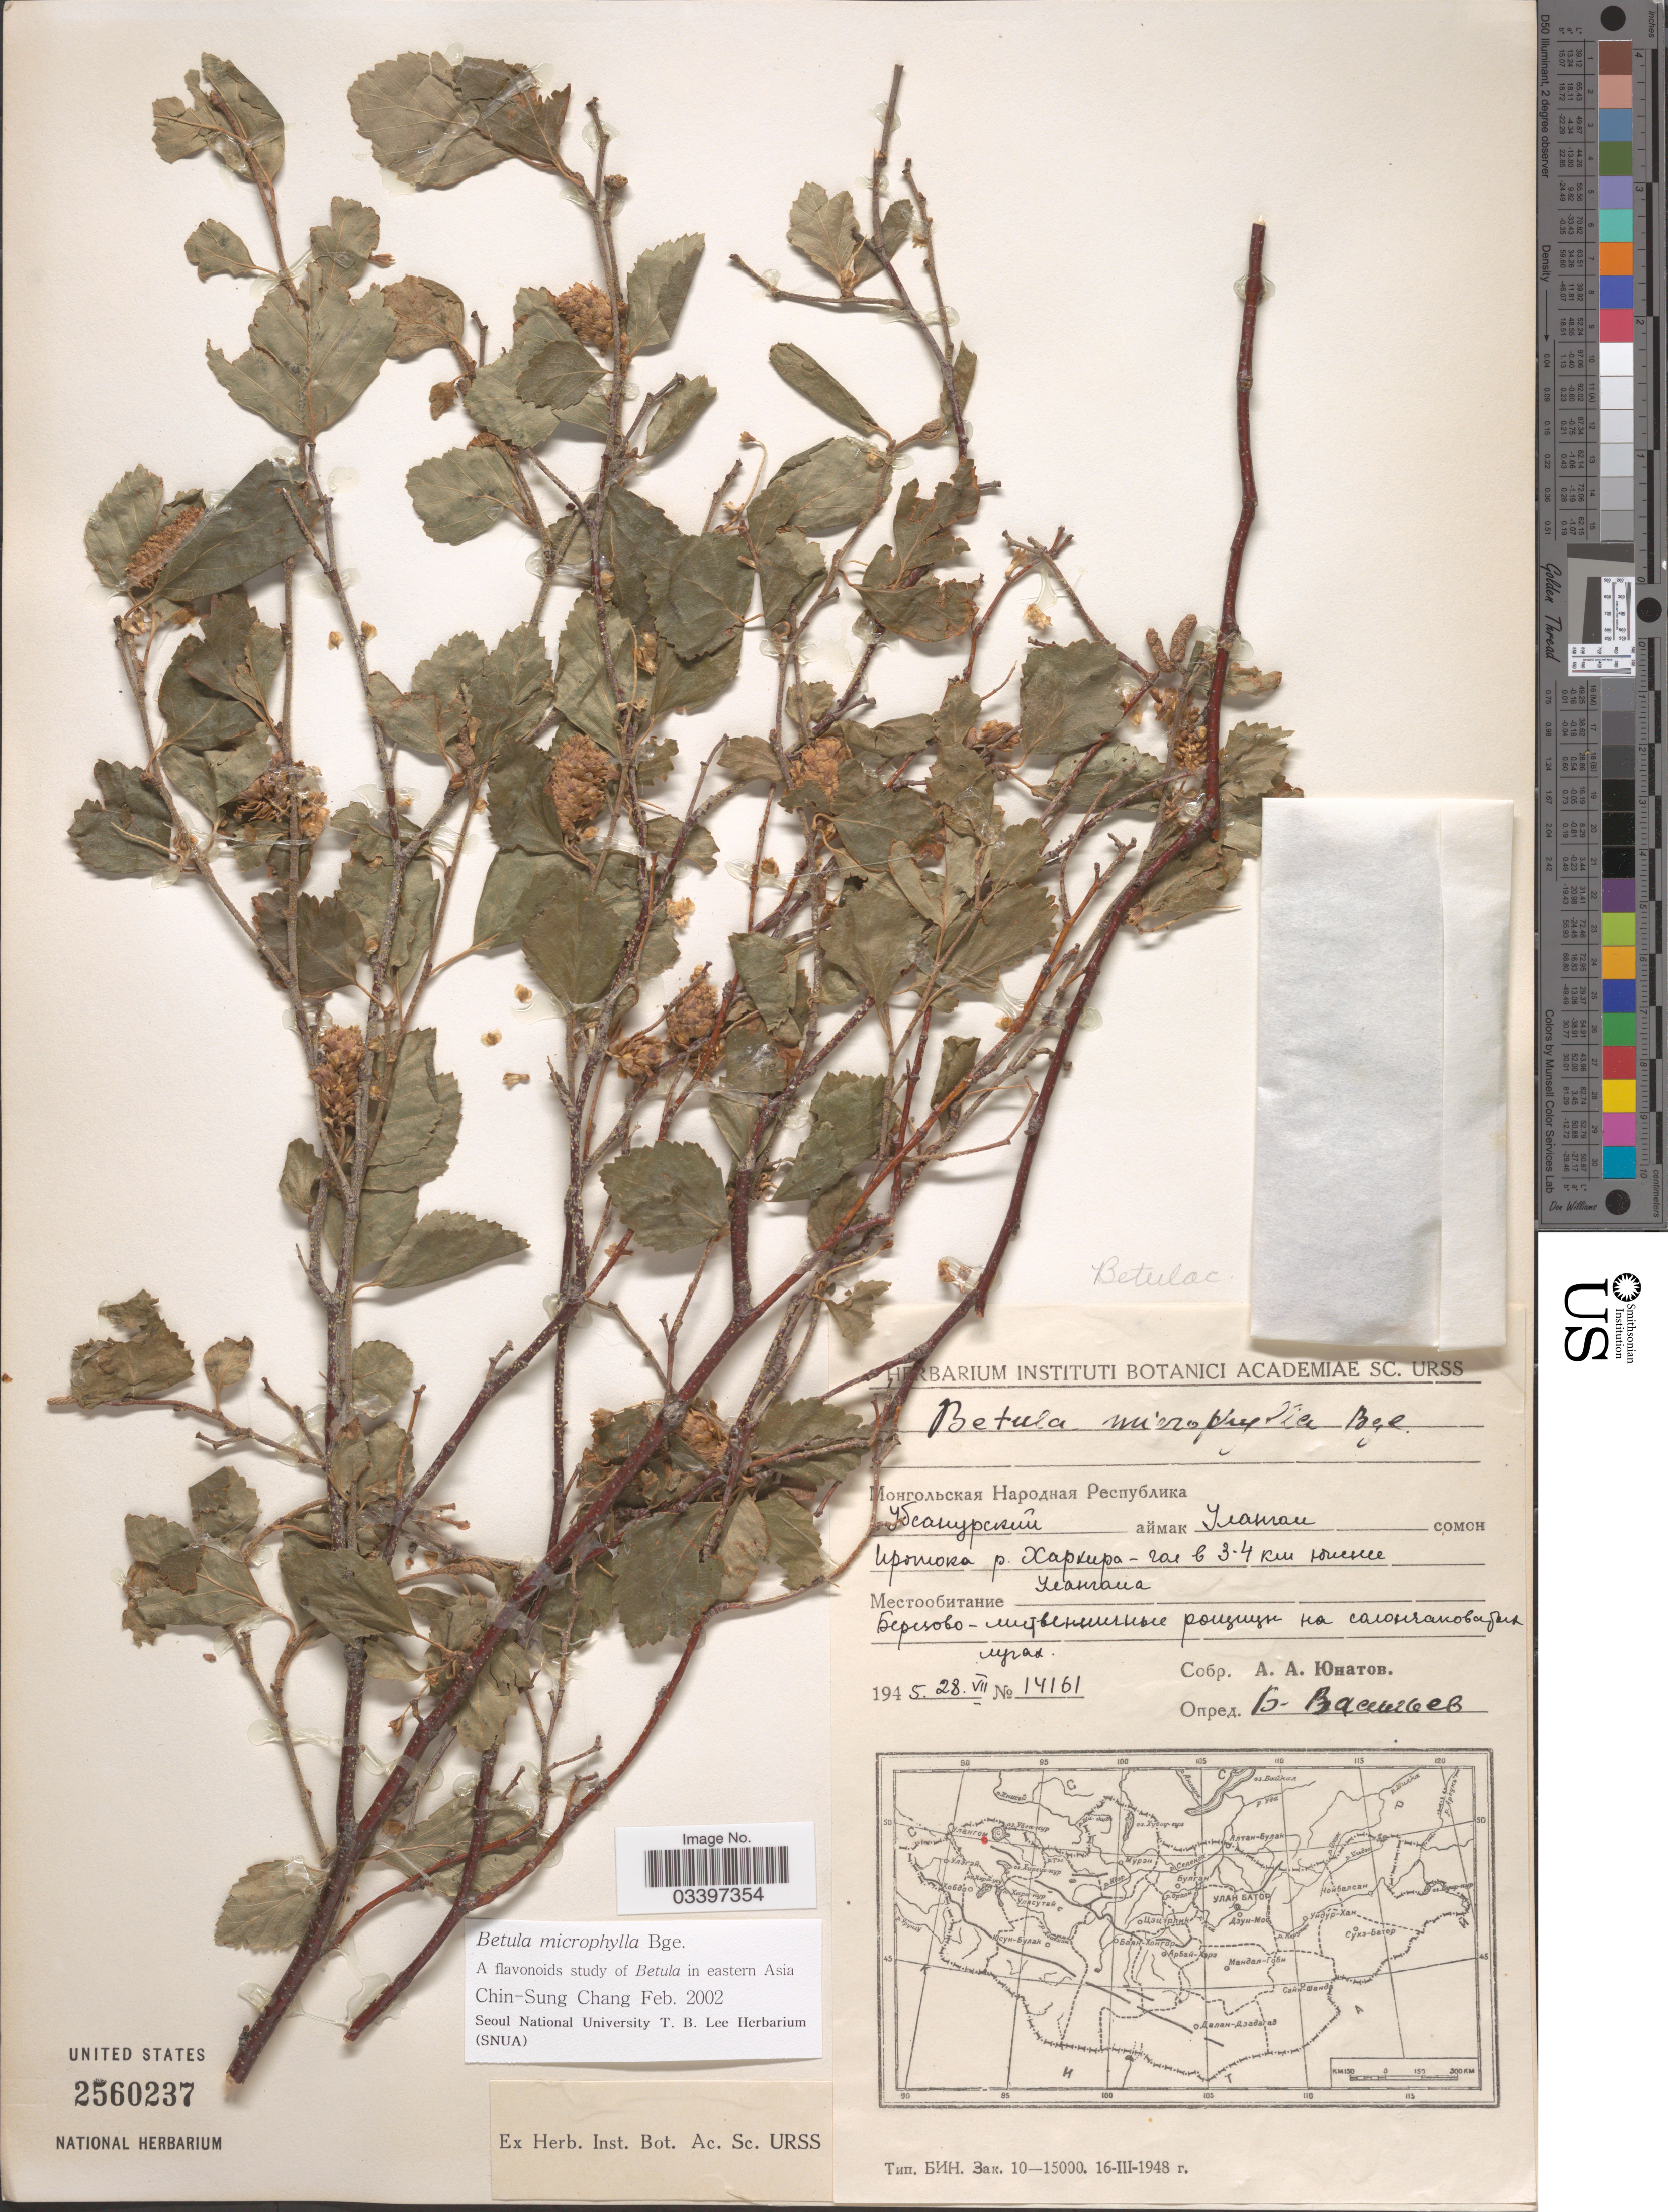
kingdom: Plantae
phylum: Tracheophyta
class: Magnoliopsida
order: Fagales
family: Betulaceae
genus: Betula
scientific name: Betula microphylla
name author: Bunge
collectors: A. Unatov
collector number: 14161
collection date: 1945-07-28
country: Mongolia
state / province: Uvs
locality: Harhiraa River, 3-4 km S of Ulaangom.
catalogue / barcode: US 2560237